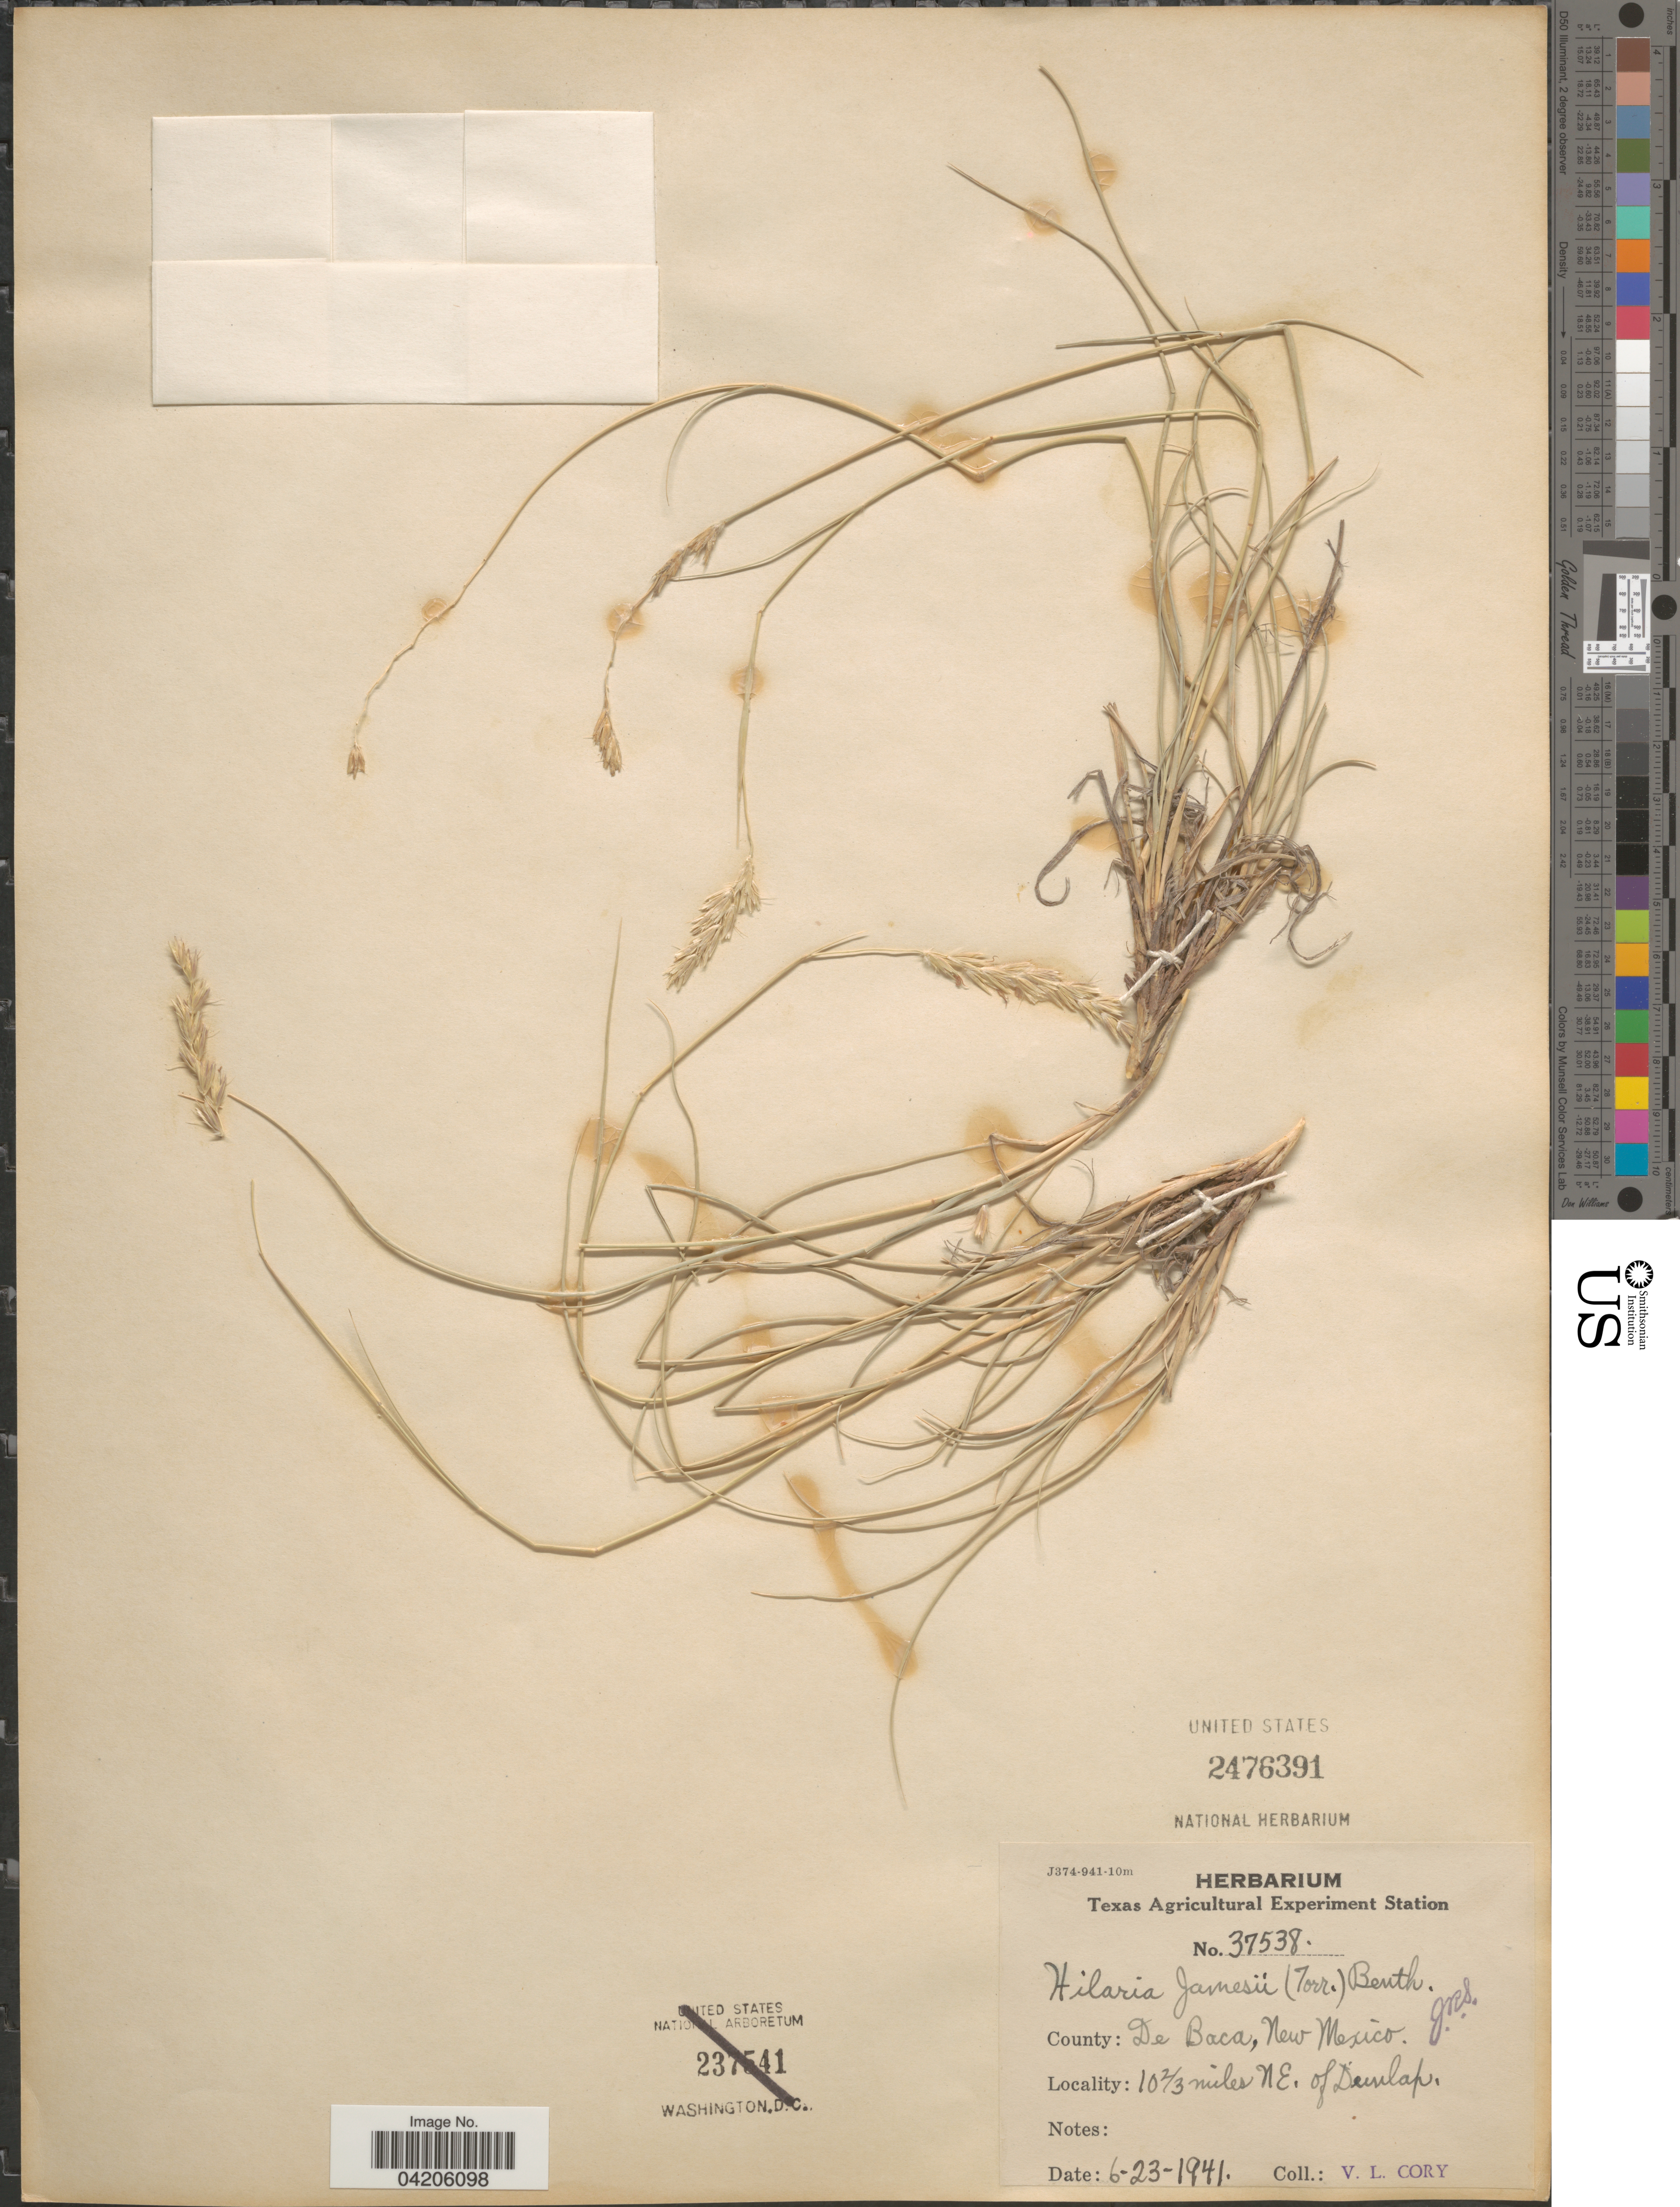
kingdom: Plantae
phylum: Tracheophyta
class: Liliopsida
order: Poales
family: Poaceae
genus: Hilaria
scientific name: Hilaria jamesii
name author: (Torr.) Benth.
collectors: V. Cory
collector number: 37538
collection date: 1941-06-23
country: United States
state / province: New Mexico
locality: County: De Baca. 10 2/3 miles NE. of Dunlap.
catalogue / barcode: US 2476391